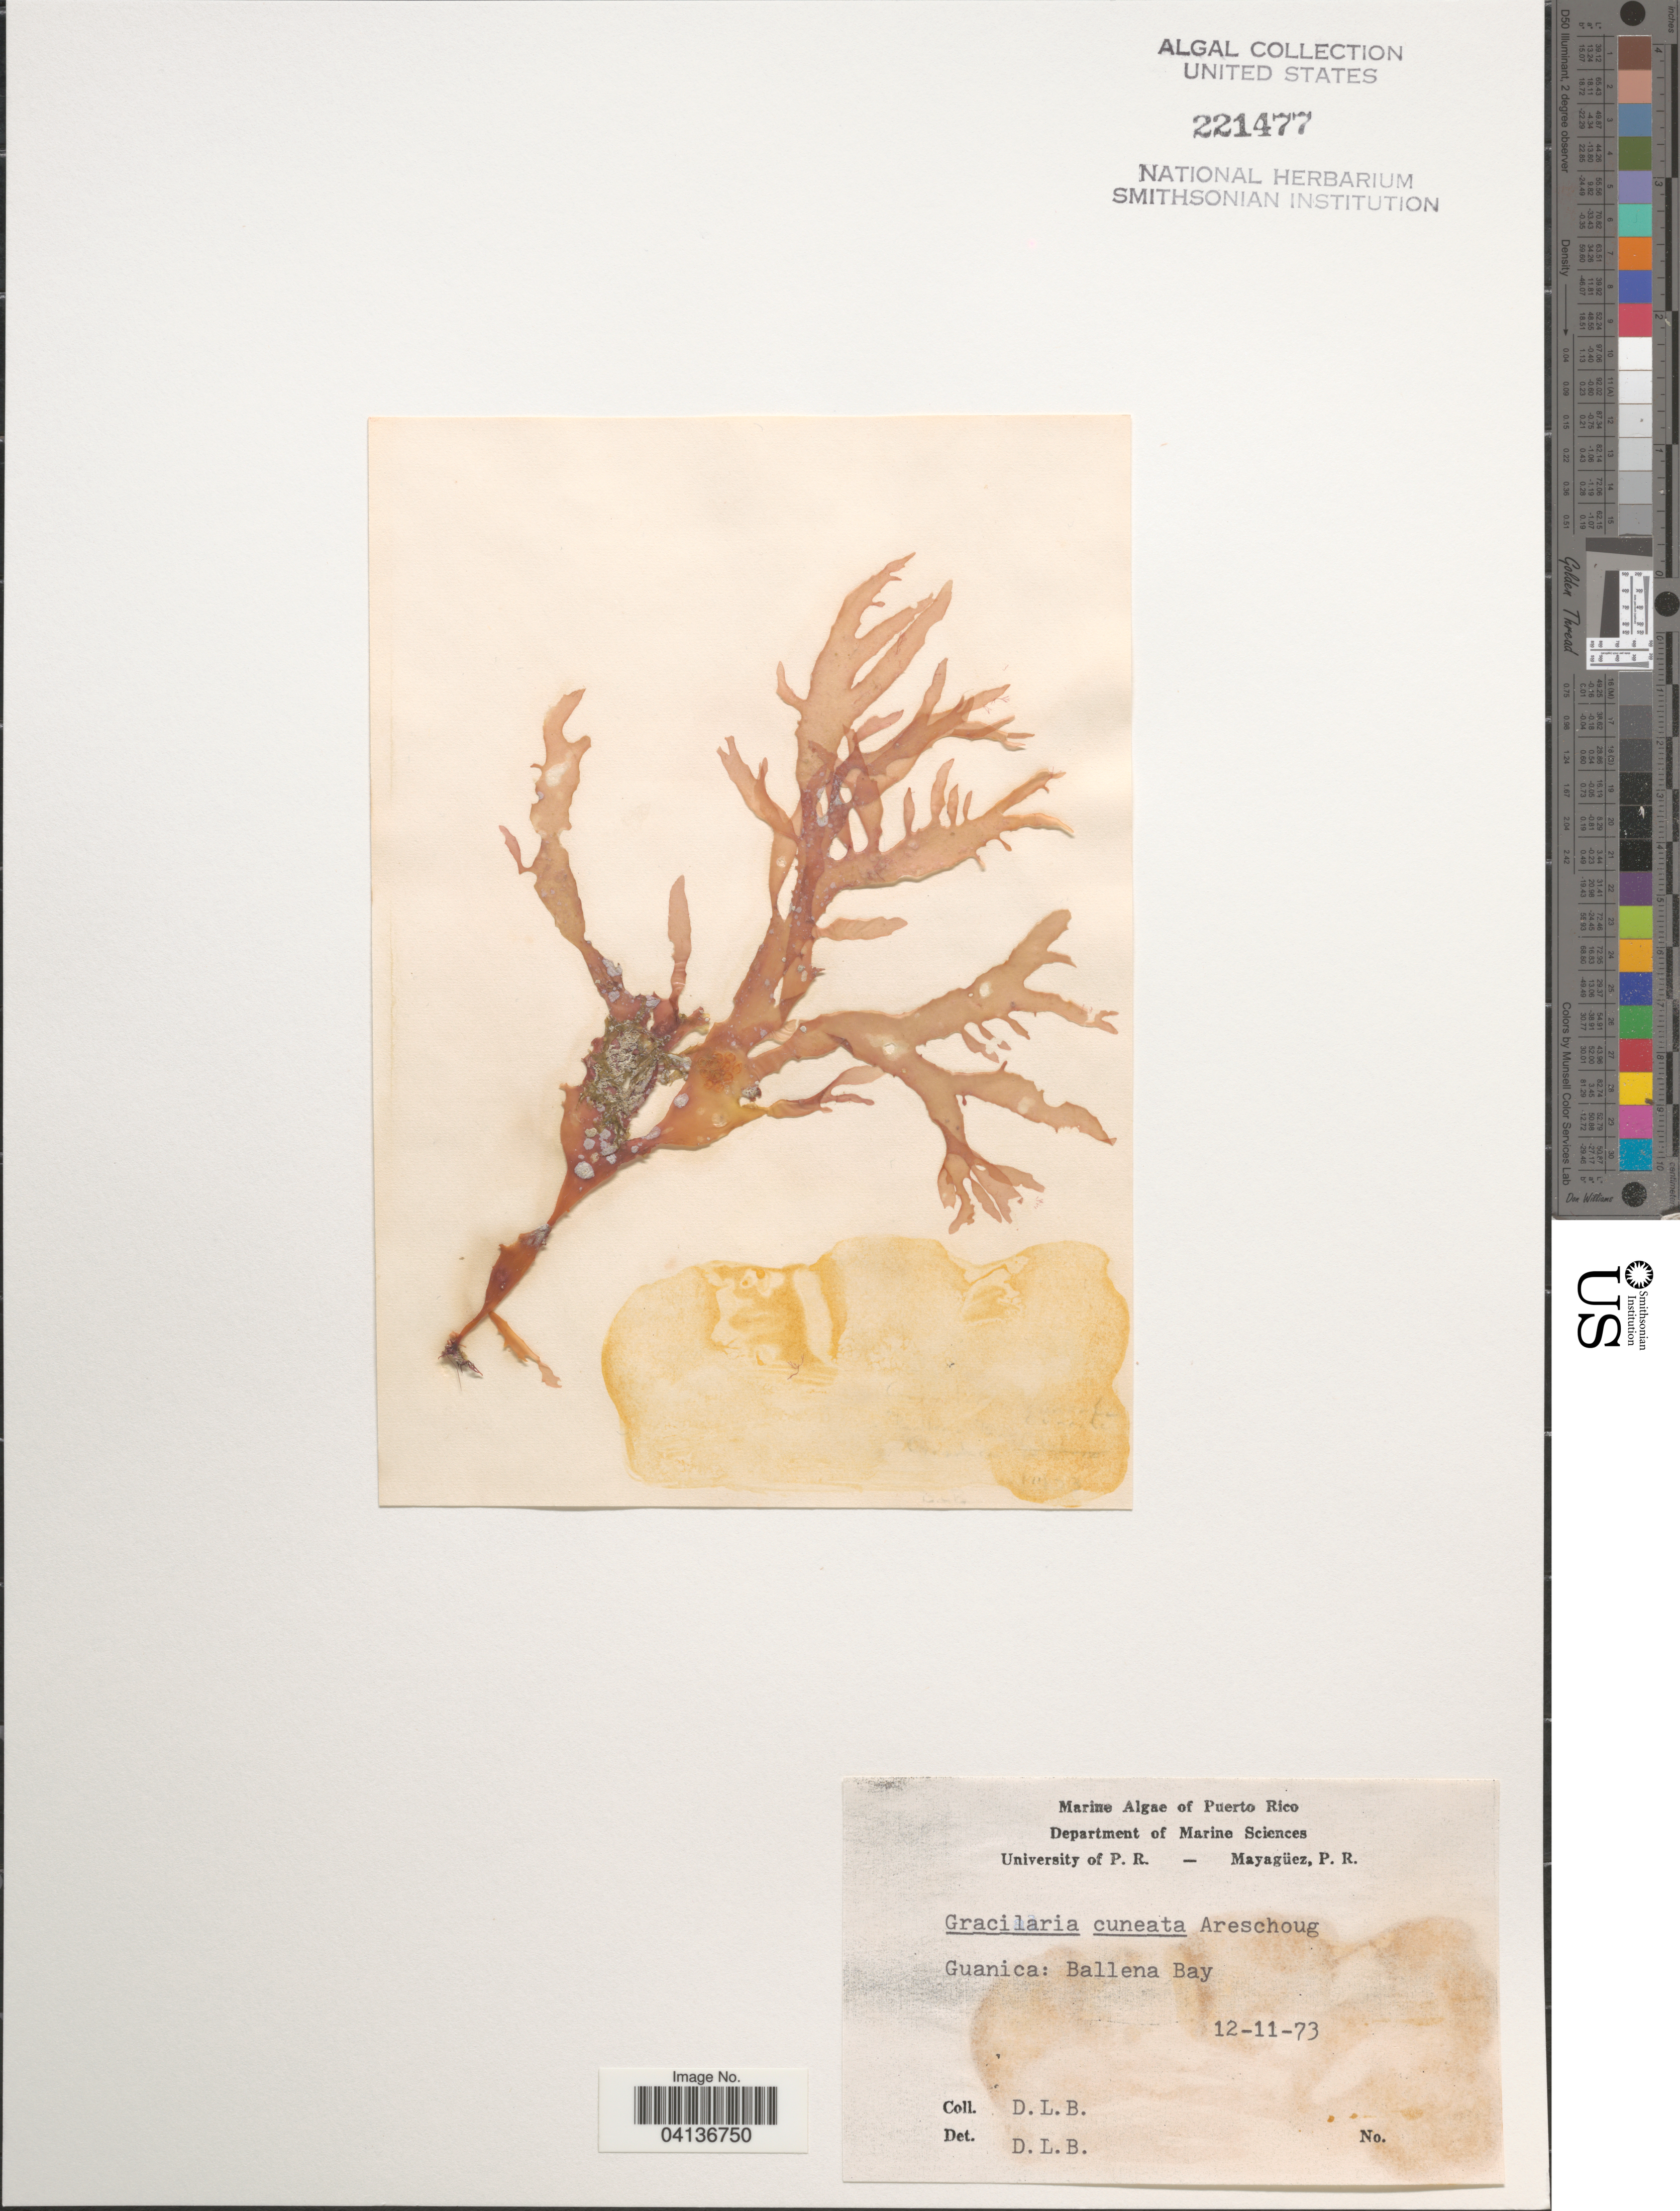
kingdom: Plantae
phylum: Rhodophyta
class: Florideophyceae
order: Gracilariales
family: Gracilariaceae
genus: Gracilaria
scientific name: Gracilaria cuneata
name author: Aresch.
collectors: D. L. B.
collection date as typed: Transcribed d/m/y: 11/12/73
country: Puerto Rico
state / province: Guánica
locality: Ballena Bay.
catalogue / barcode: US 221477